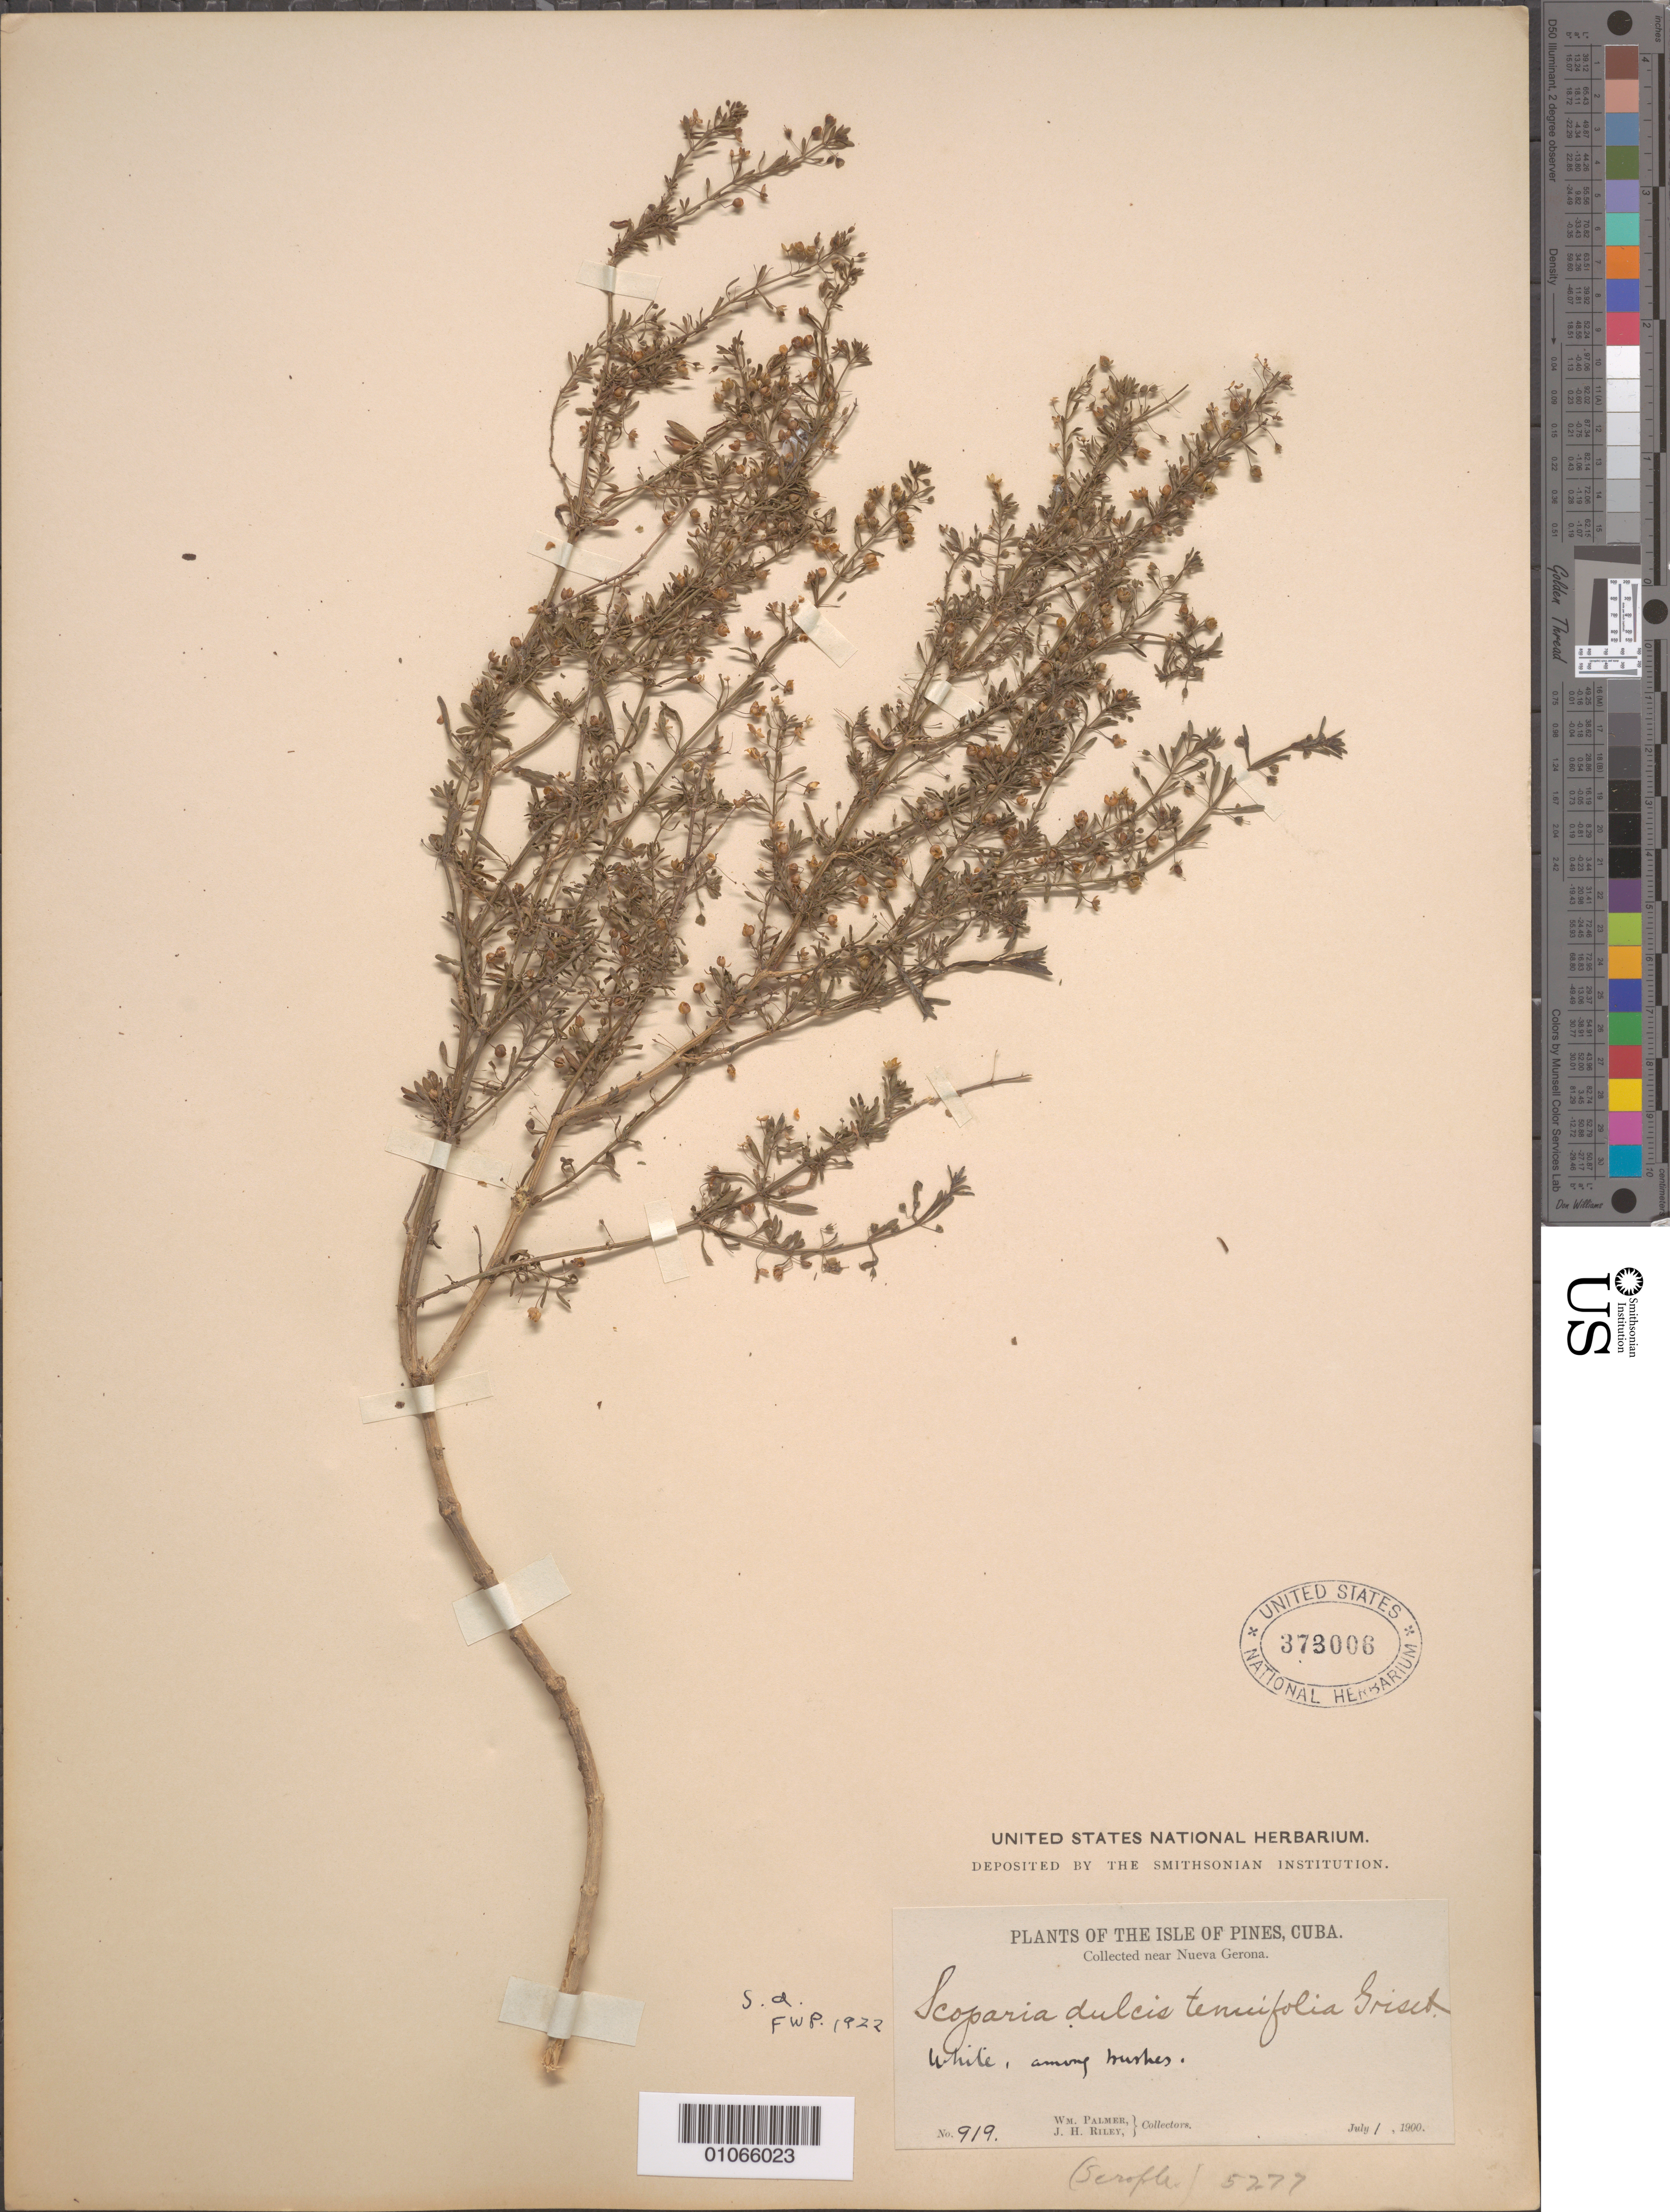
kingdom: Plantae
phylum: Tracheophyta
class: Magnoliopsida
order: Lamiales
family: Plantaginaceae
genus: Scoparia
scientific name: Scoparia dulcis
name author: L.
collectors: W. Palmer & J. H. Riley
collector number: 919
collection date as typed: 01 Jul 1900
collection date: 1900-07-01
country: Cuba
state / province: Isla de La Juventud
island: Isla de la Juventud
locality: Isle of Pines, Collected near Nueva Gerona among bushes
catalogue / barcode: US 393006